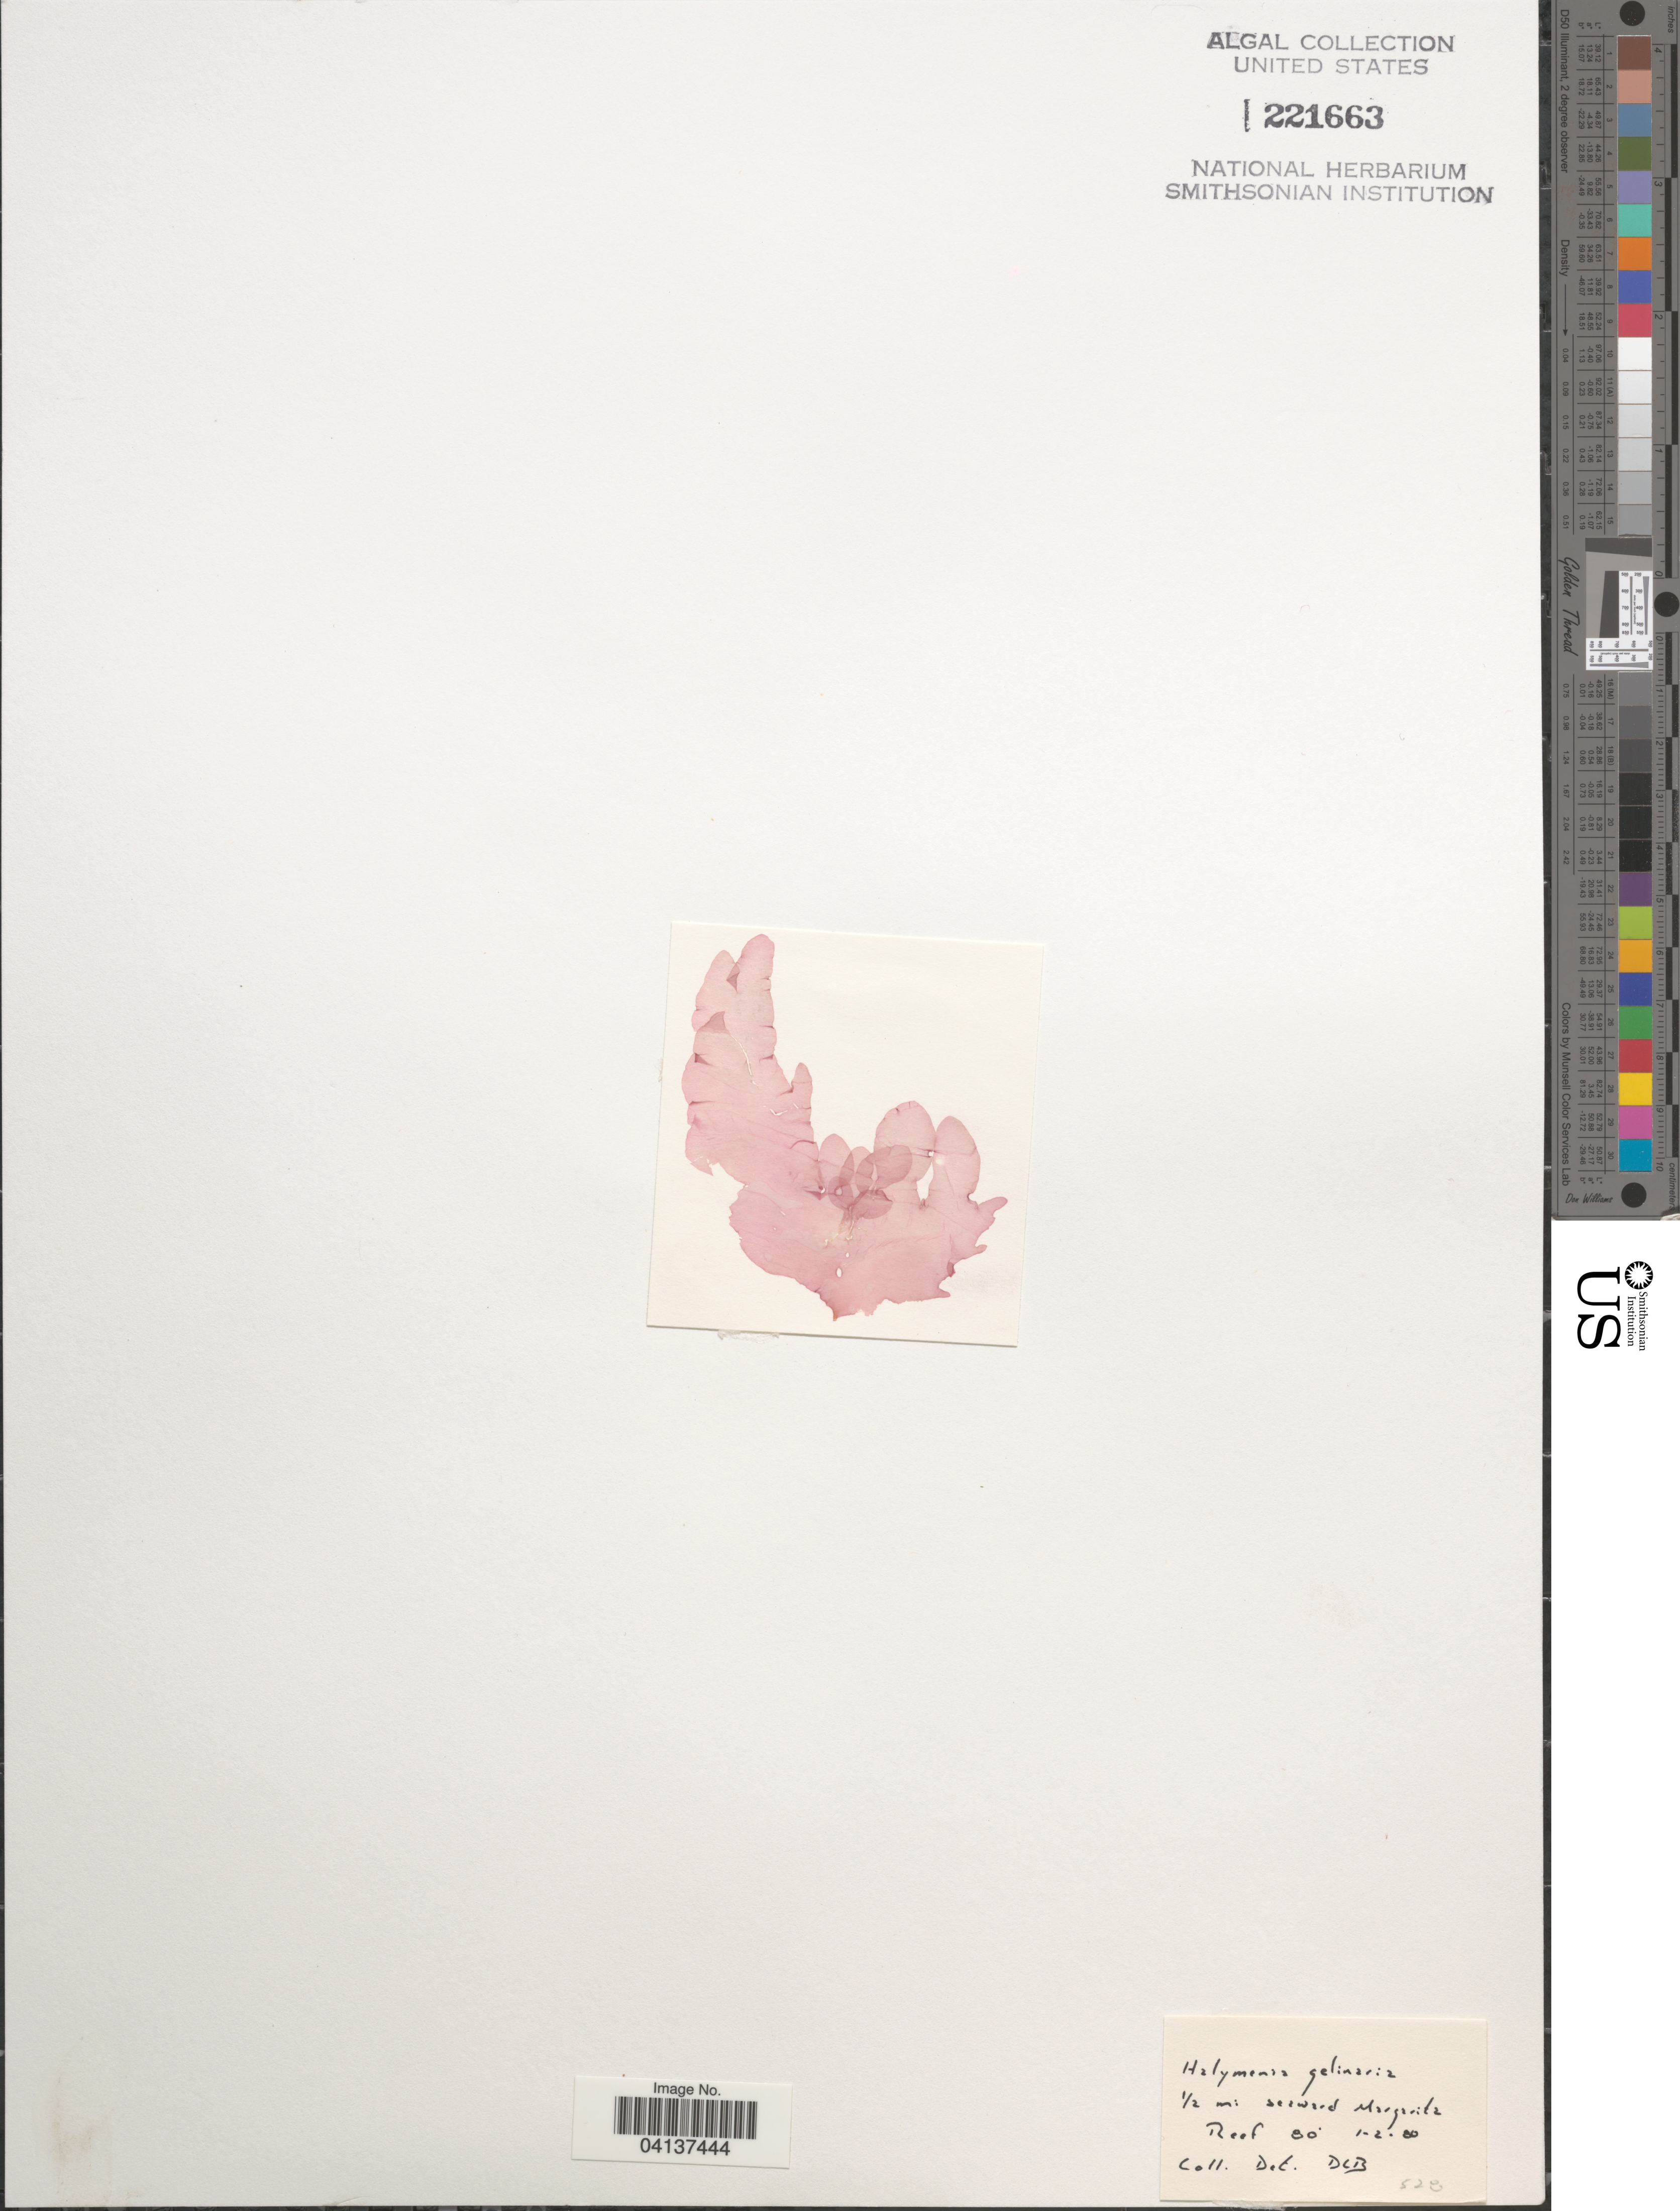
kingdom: Plantae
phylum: Rhodophyta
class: Florideophyceae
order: Halymeniales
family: Halymeniaceae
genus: Halymenia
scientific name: Halymenia floridana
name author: J. Agardh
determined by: Algae name updating Project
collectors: D. L. B.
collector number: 528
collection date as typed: Transcribed d/m/y: 1/2/80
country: Puerto Rico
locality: ½ mi seaward Margarita Reef.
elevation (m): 24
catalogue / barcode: US 221663